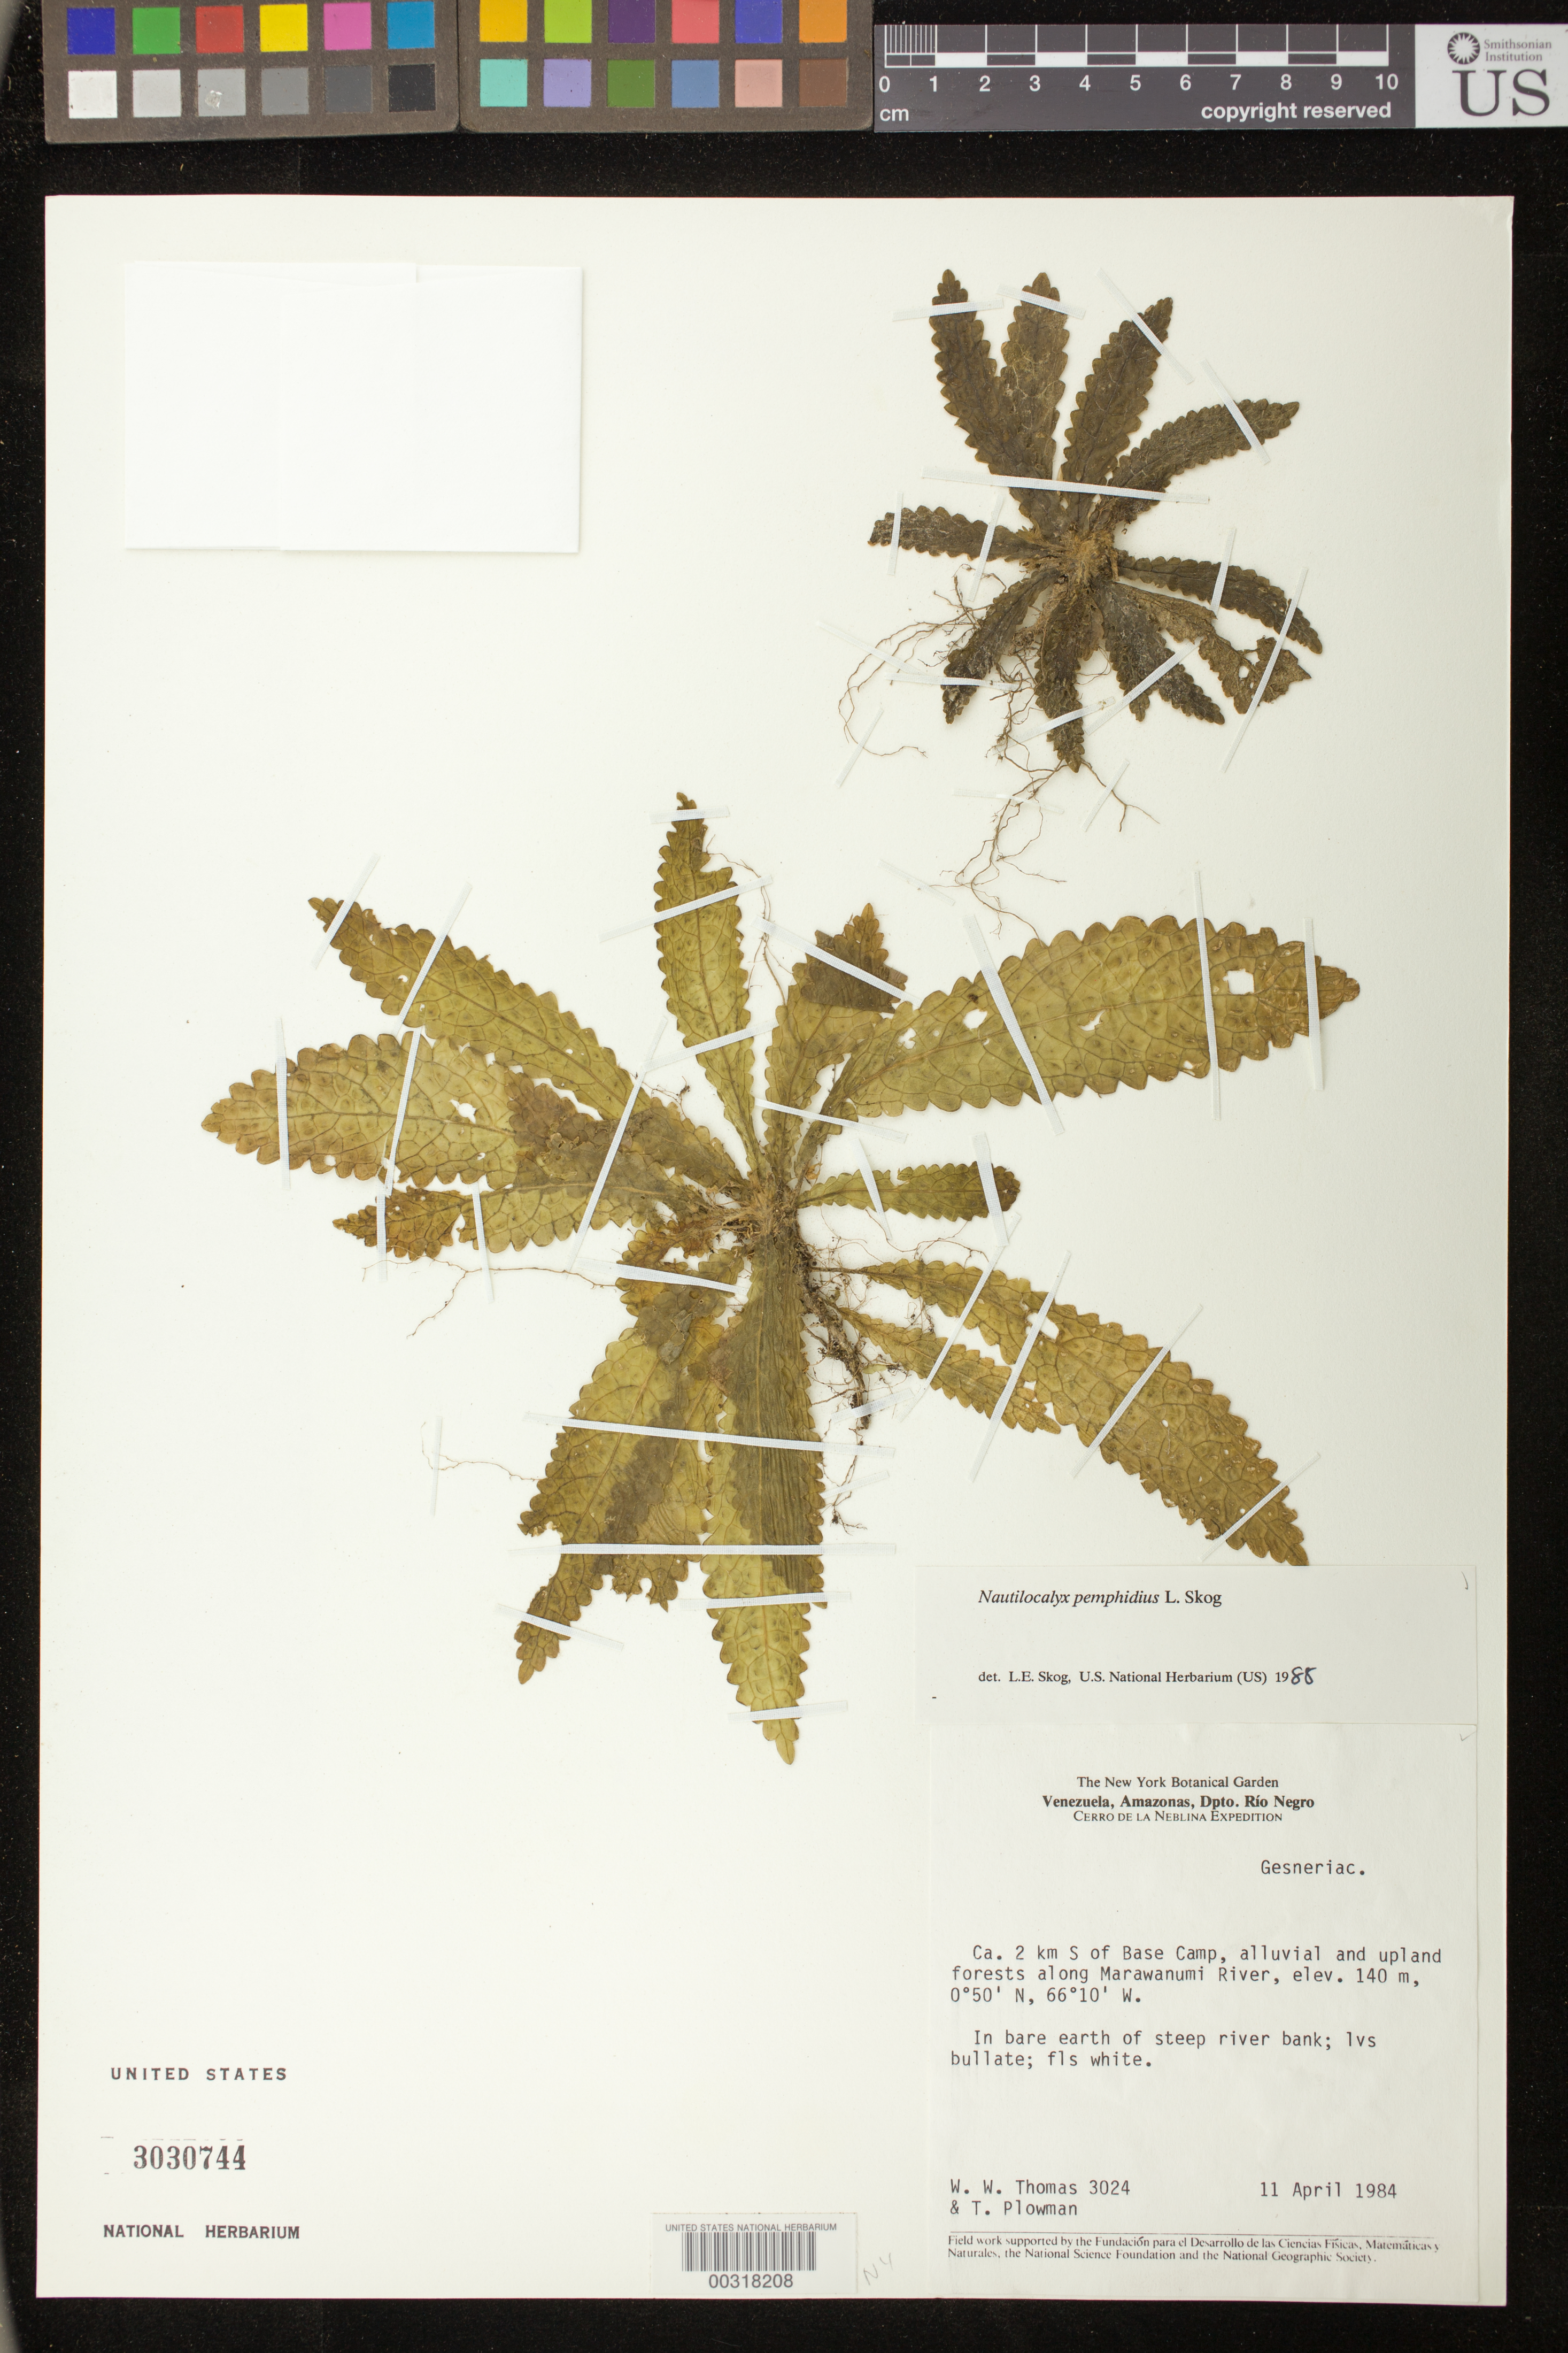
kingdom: Plantae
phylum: Tracheophyta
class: Magnoliopsida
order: Lamiales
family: Gesneriaceae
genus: Nautilocalyx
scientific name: Nautilocalyx pemphidius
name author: L.E. Skog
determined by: Skog, Laurence E.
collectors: W. W. Thomas & T. Plowman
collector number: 3024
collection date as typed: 11 Apr 1984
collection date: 1984-04-11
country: Venezuela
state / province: Amazonas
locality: Rio Negro Dept., ca 2 km S of base camp, along Marawanumi River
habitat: alluvial and upland forests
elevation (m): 140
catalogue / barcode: US 3030744